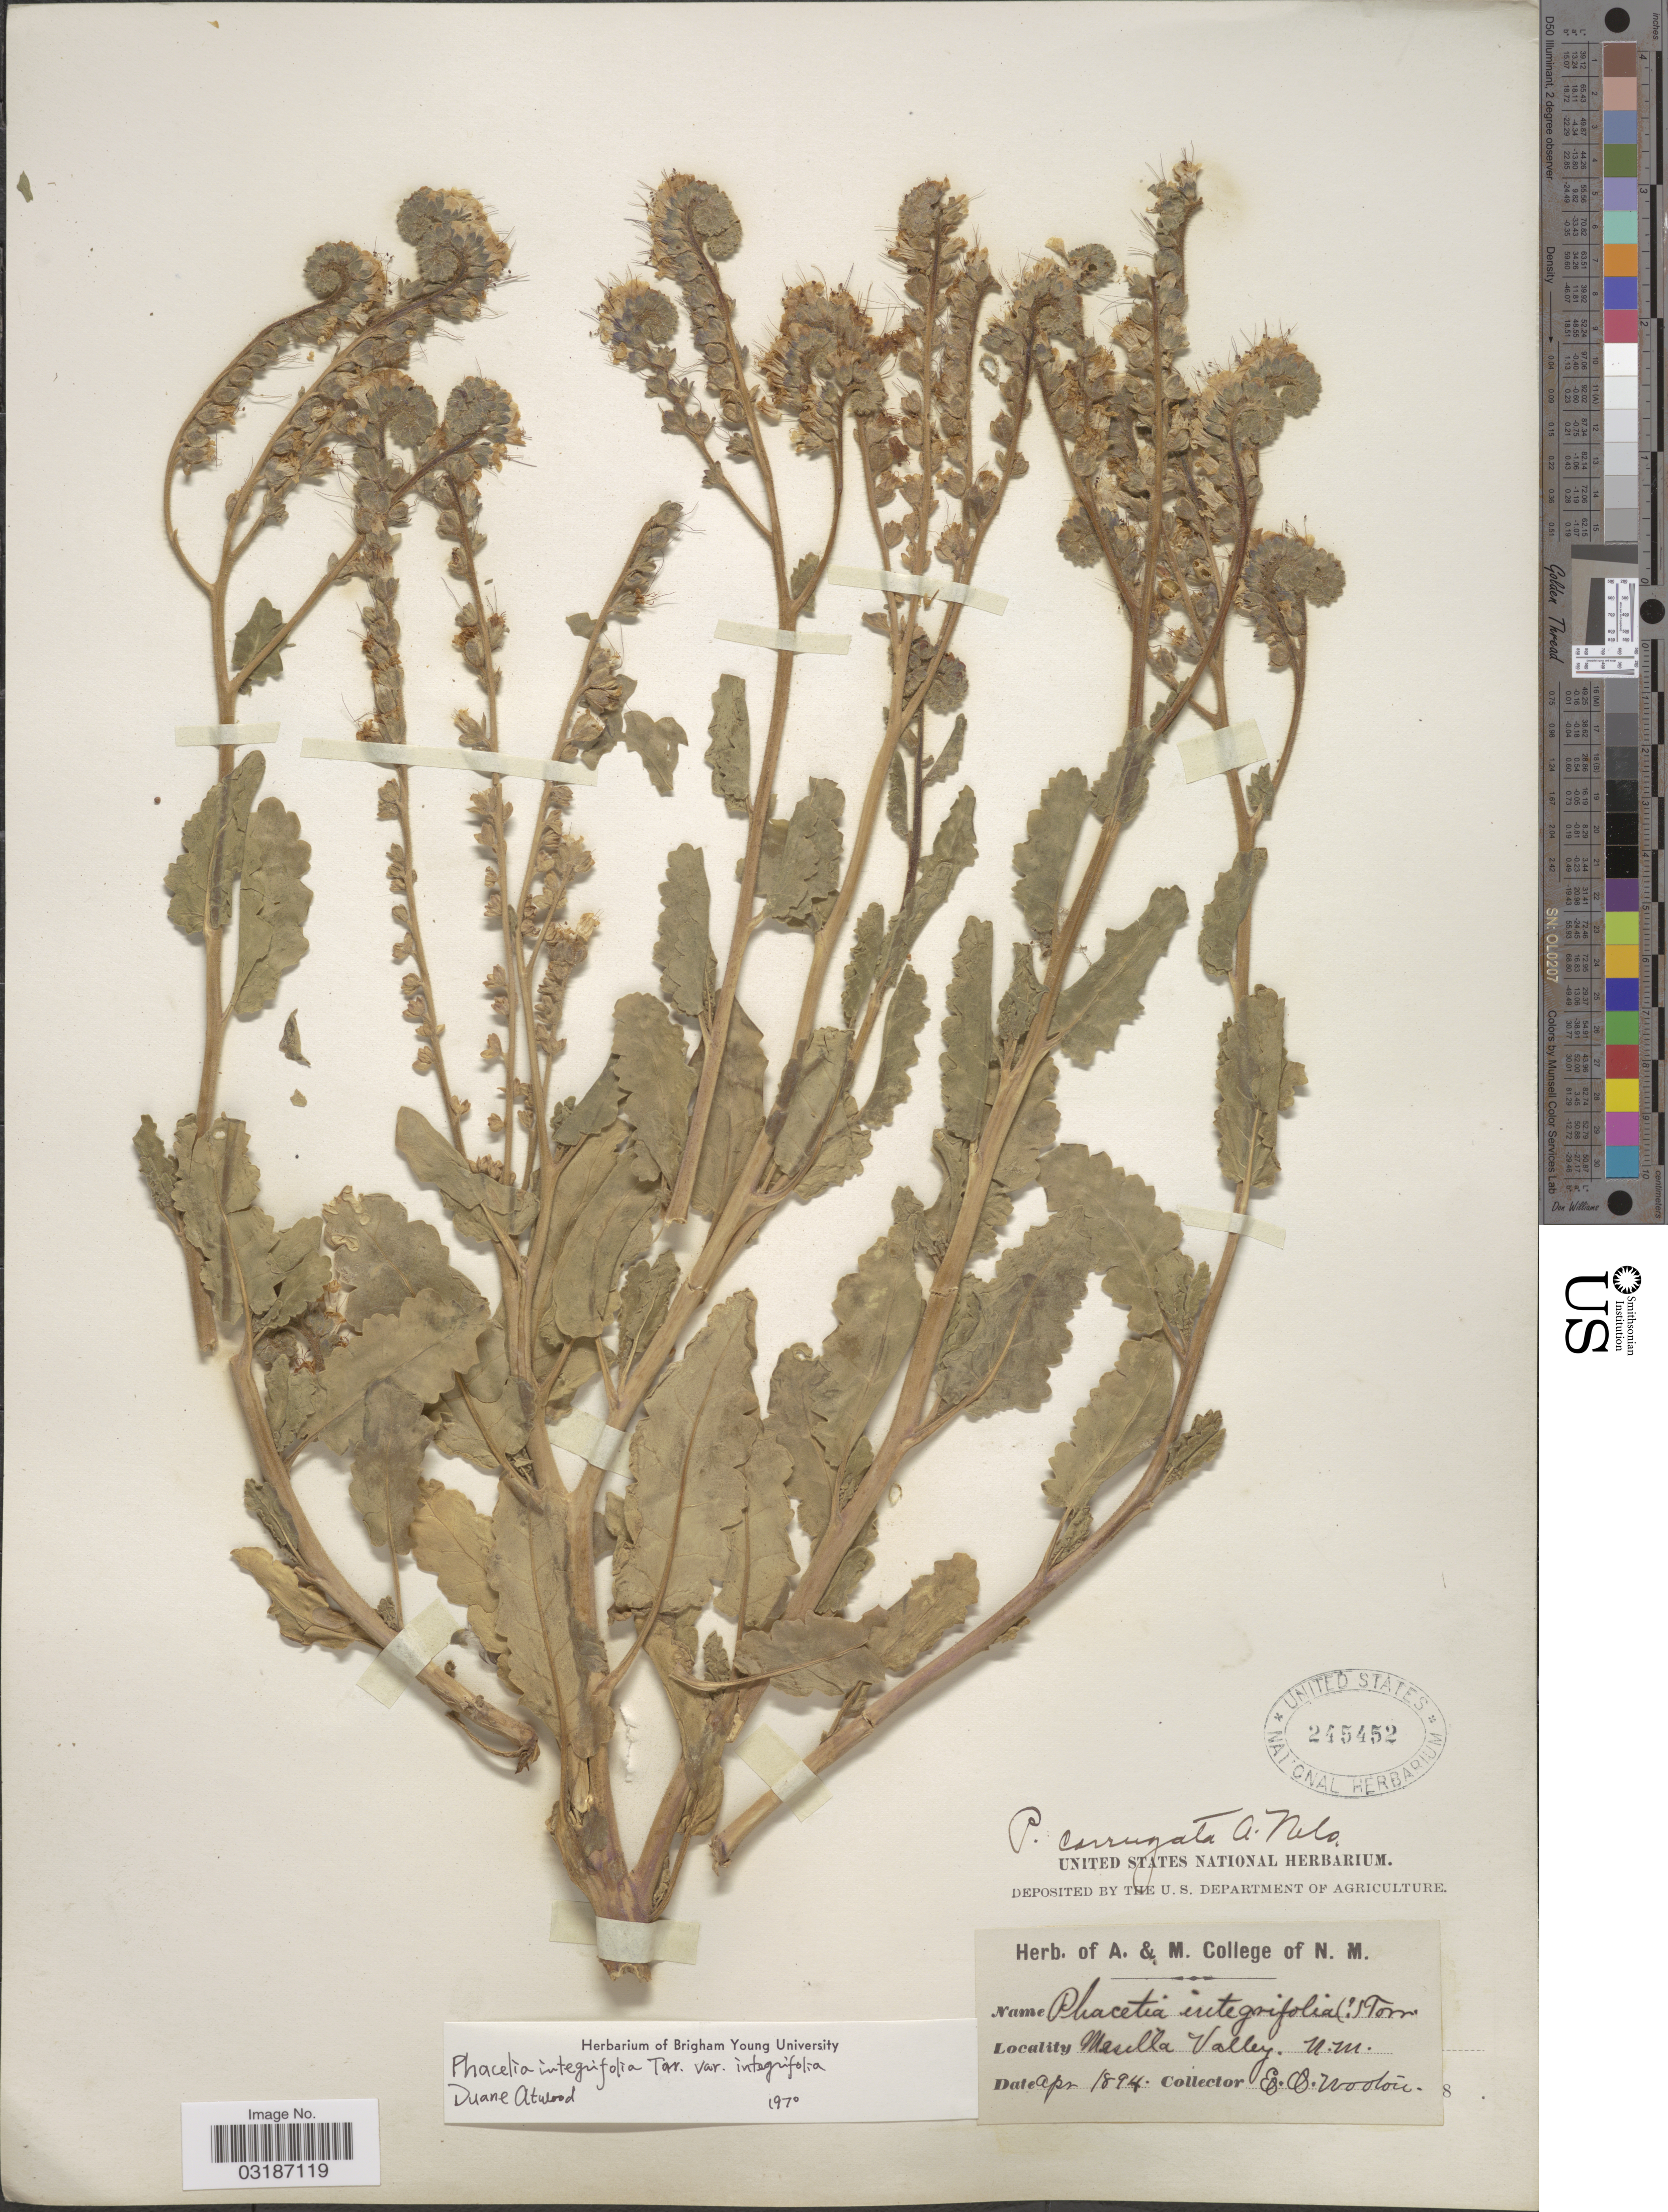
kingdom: Plantae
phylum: Tracheophyta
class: Magnoliopsida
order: Boraginales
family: Hydrophyllaceae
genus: Phacelia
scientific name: Phacelia integrifolia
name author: Torr.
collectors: E. O. Wooton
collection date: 1894-04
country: United States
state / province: New Mexico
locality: Mesilla Valley.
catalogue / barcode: US 245452